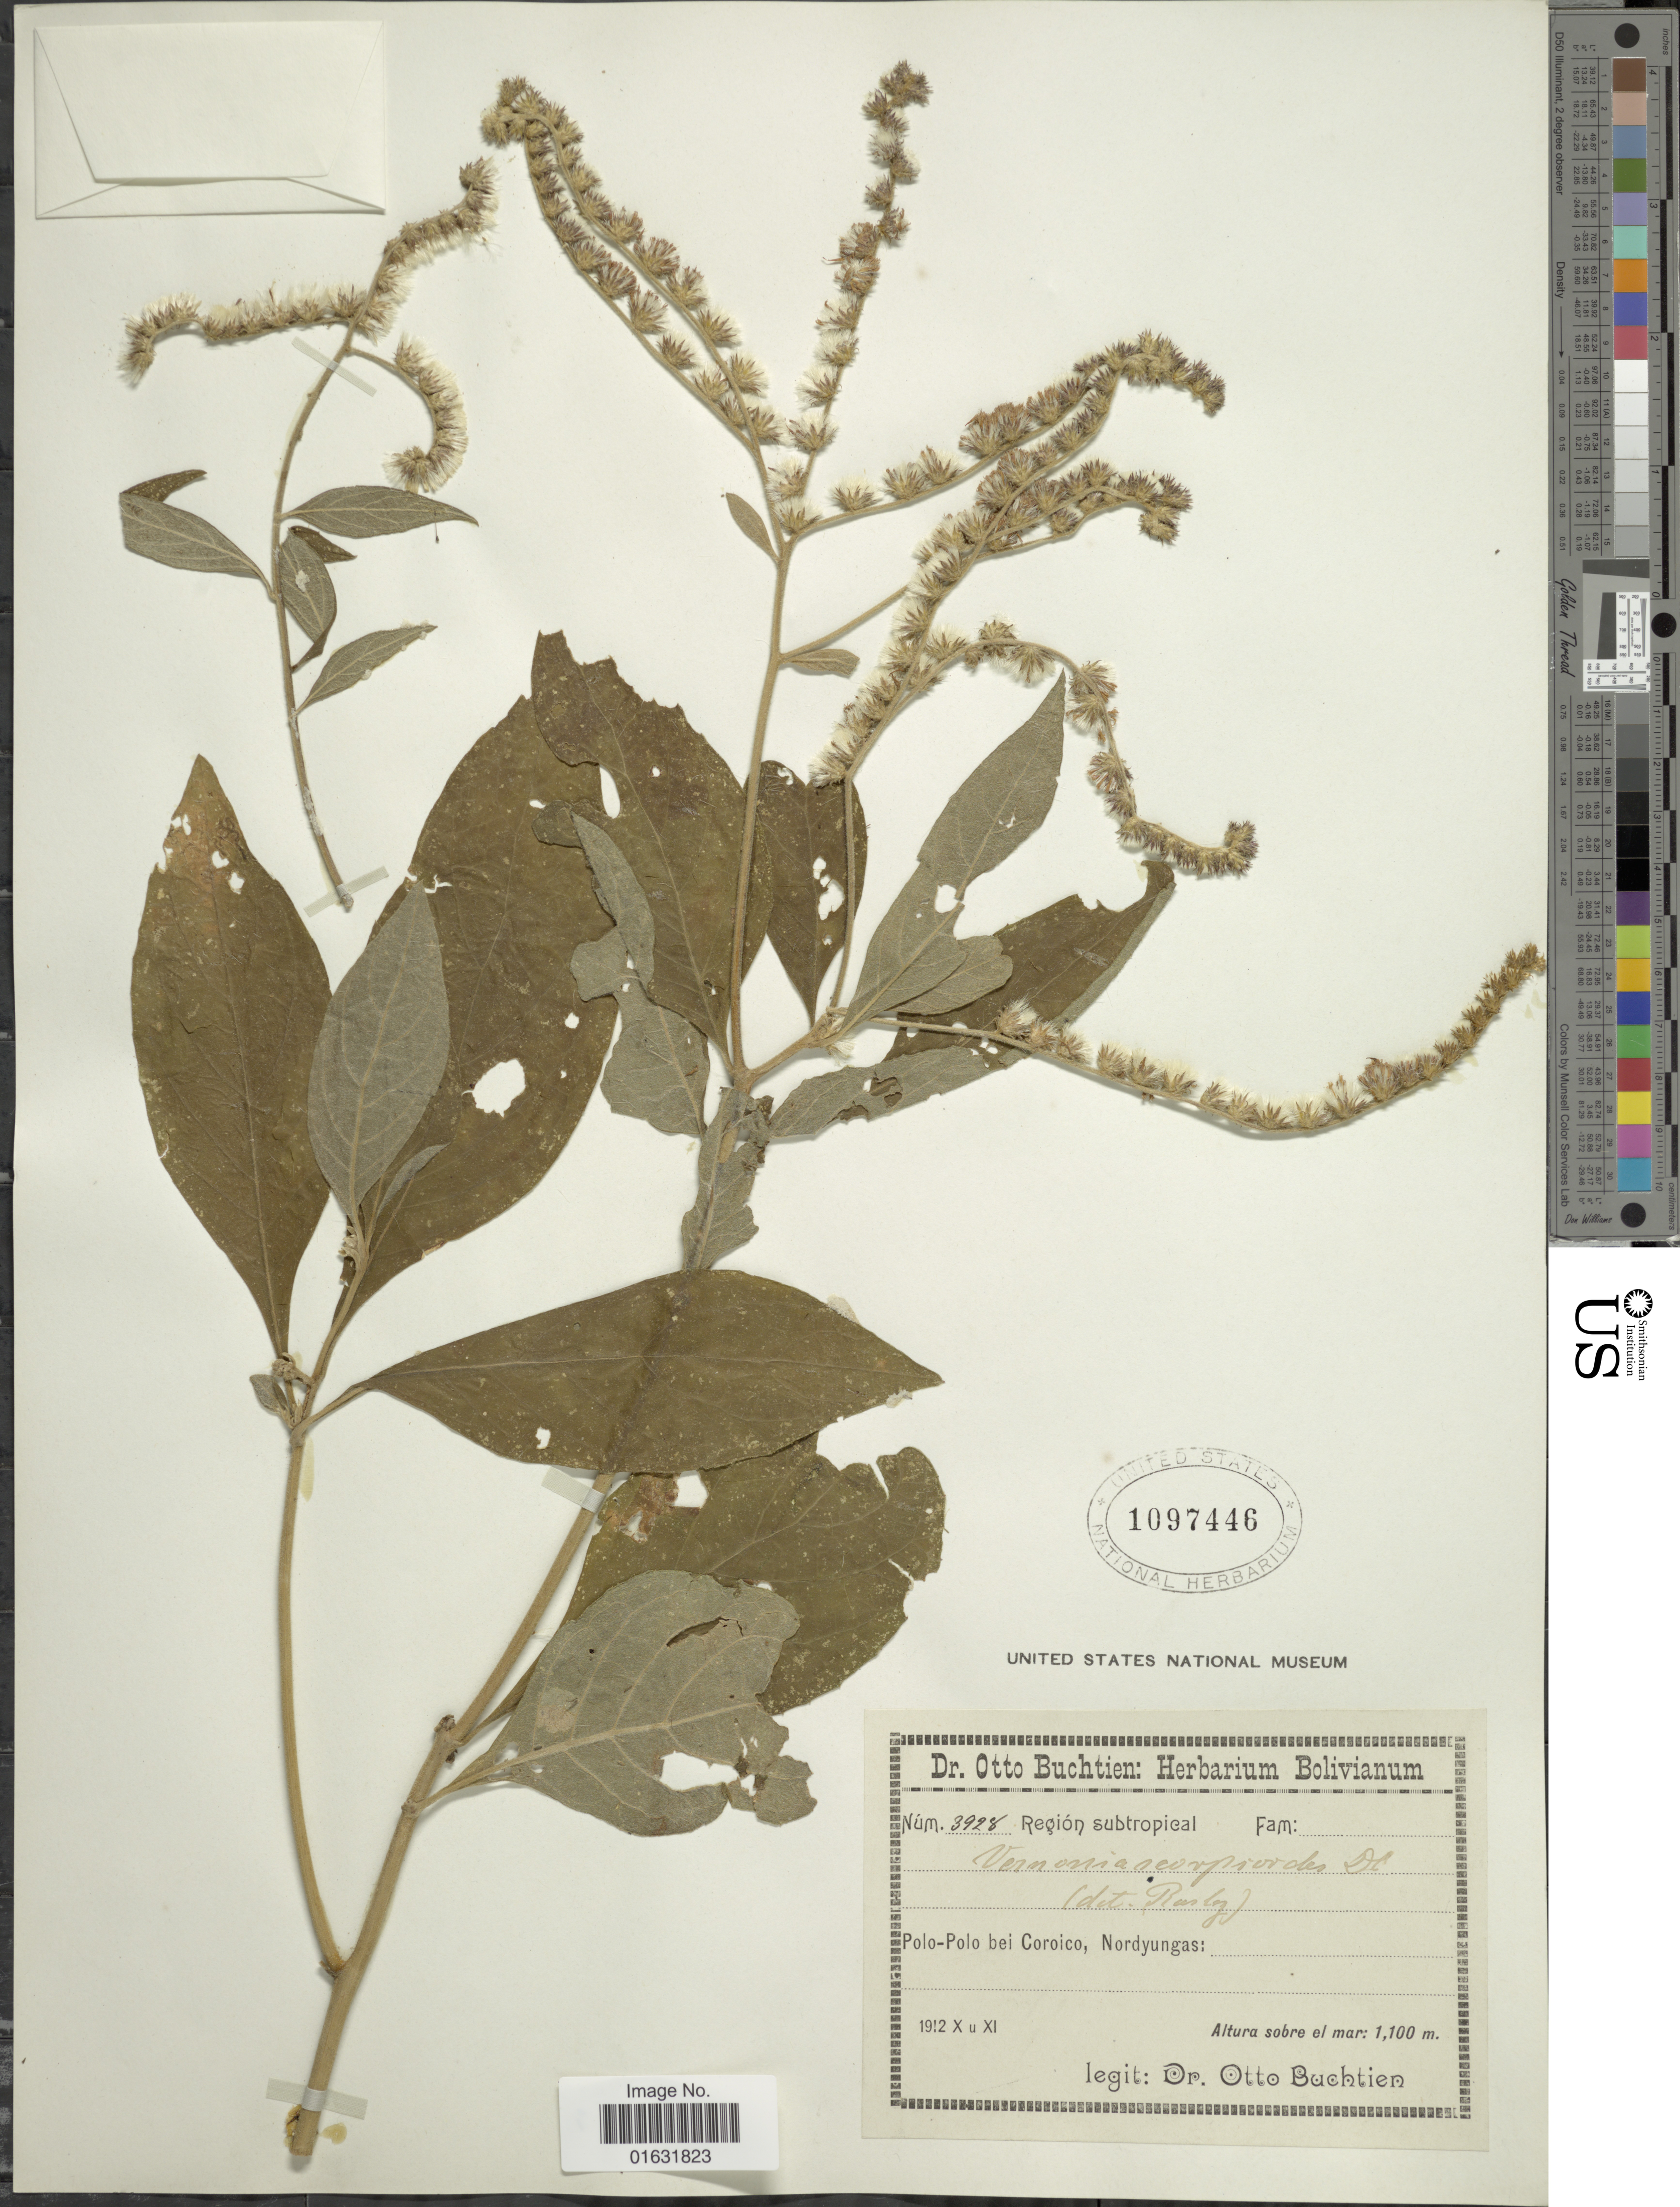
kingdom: Plantae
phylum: Tracheophyta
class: Magnoliopsida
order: Asterales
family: Asteraceae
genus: Cyrtocymura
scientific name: Cyrtocymura scorpioides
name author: (Lam.) H. Rob.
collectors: O. Buchtien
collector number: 3928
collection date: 1912-10/1912-11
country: Bolivia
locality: Polo-Polo bei Coroico, Nordyungas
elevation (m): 1100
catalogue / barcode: US 1097446